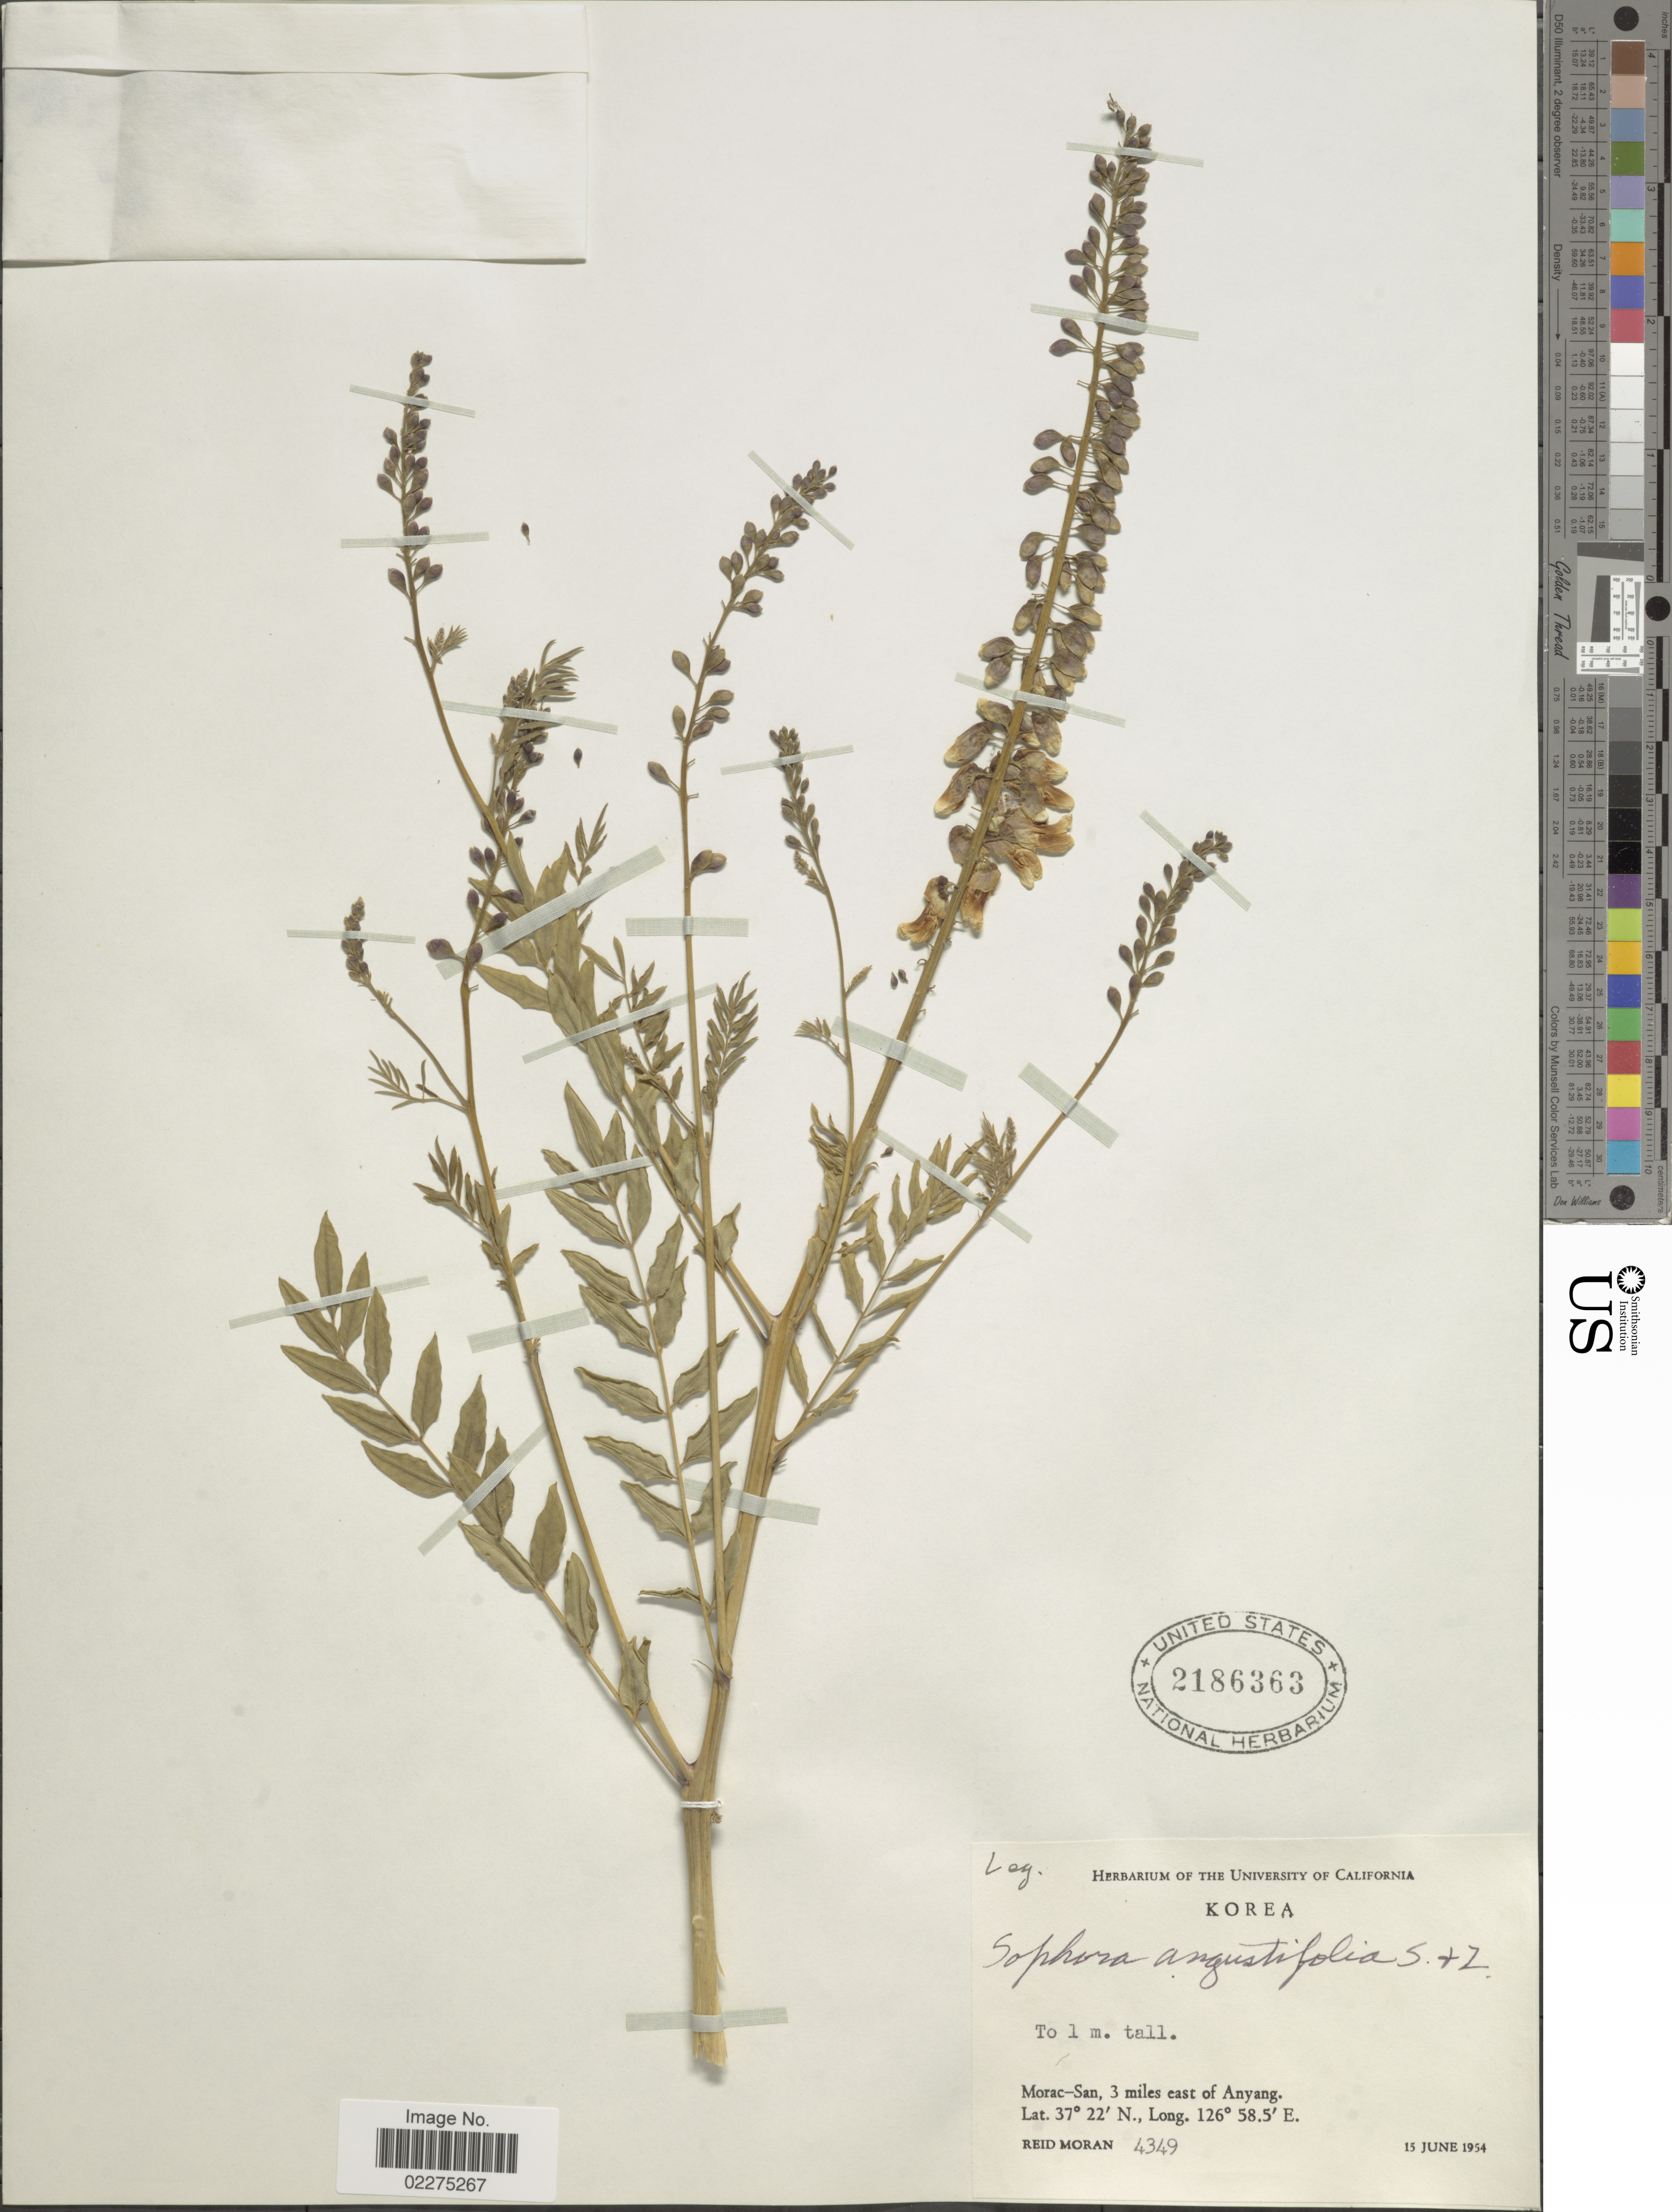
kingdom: Plantae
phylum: Tracheophyta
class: Magnoliopsida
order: Fabales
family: Fabaceae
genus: Sophora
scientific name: Sophora angustifolia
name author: Siebold & Zucc.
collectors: R. V. Moran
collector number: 4349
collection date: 1954-06-16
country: South Korea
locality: Morac-San, 3 miles east of Anyang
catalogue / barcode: US 2186363